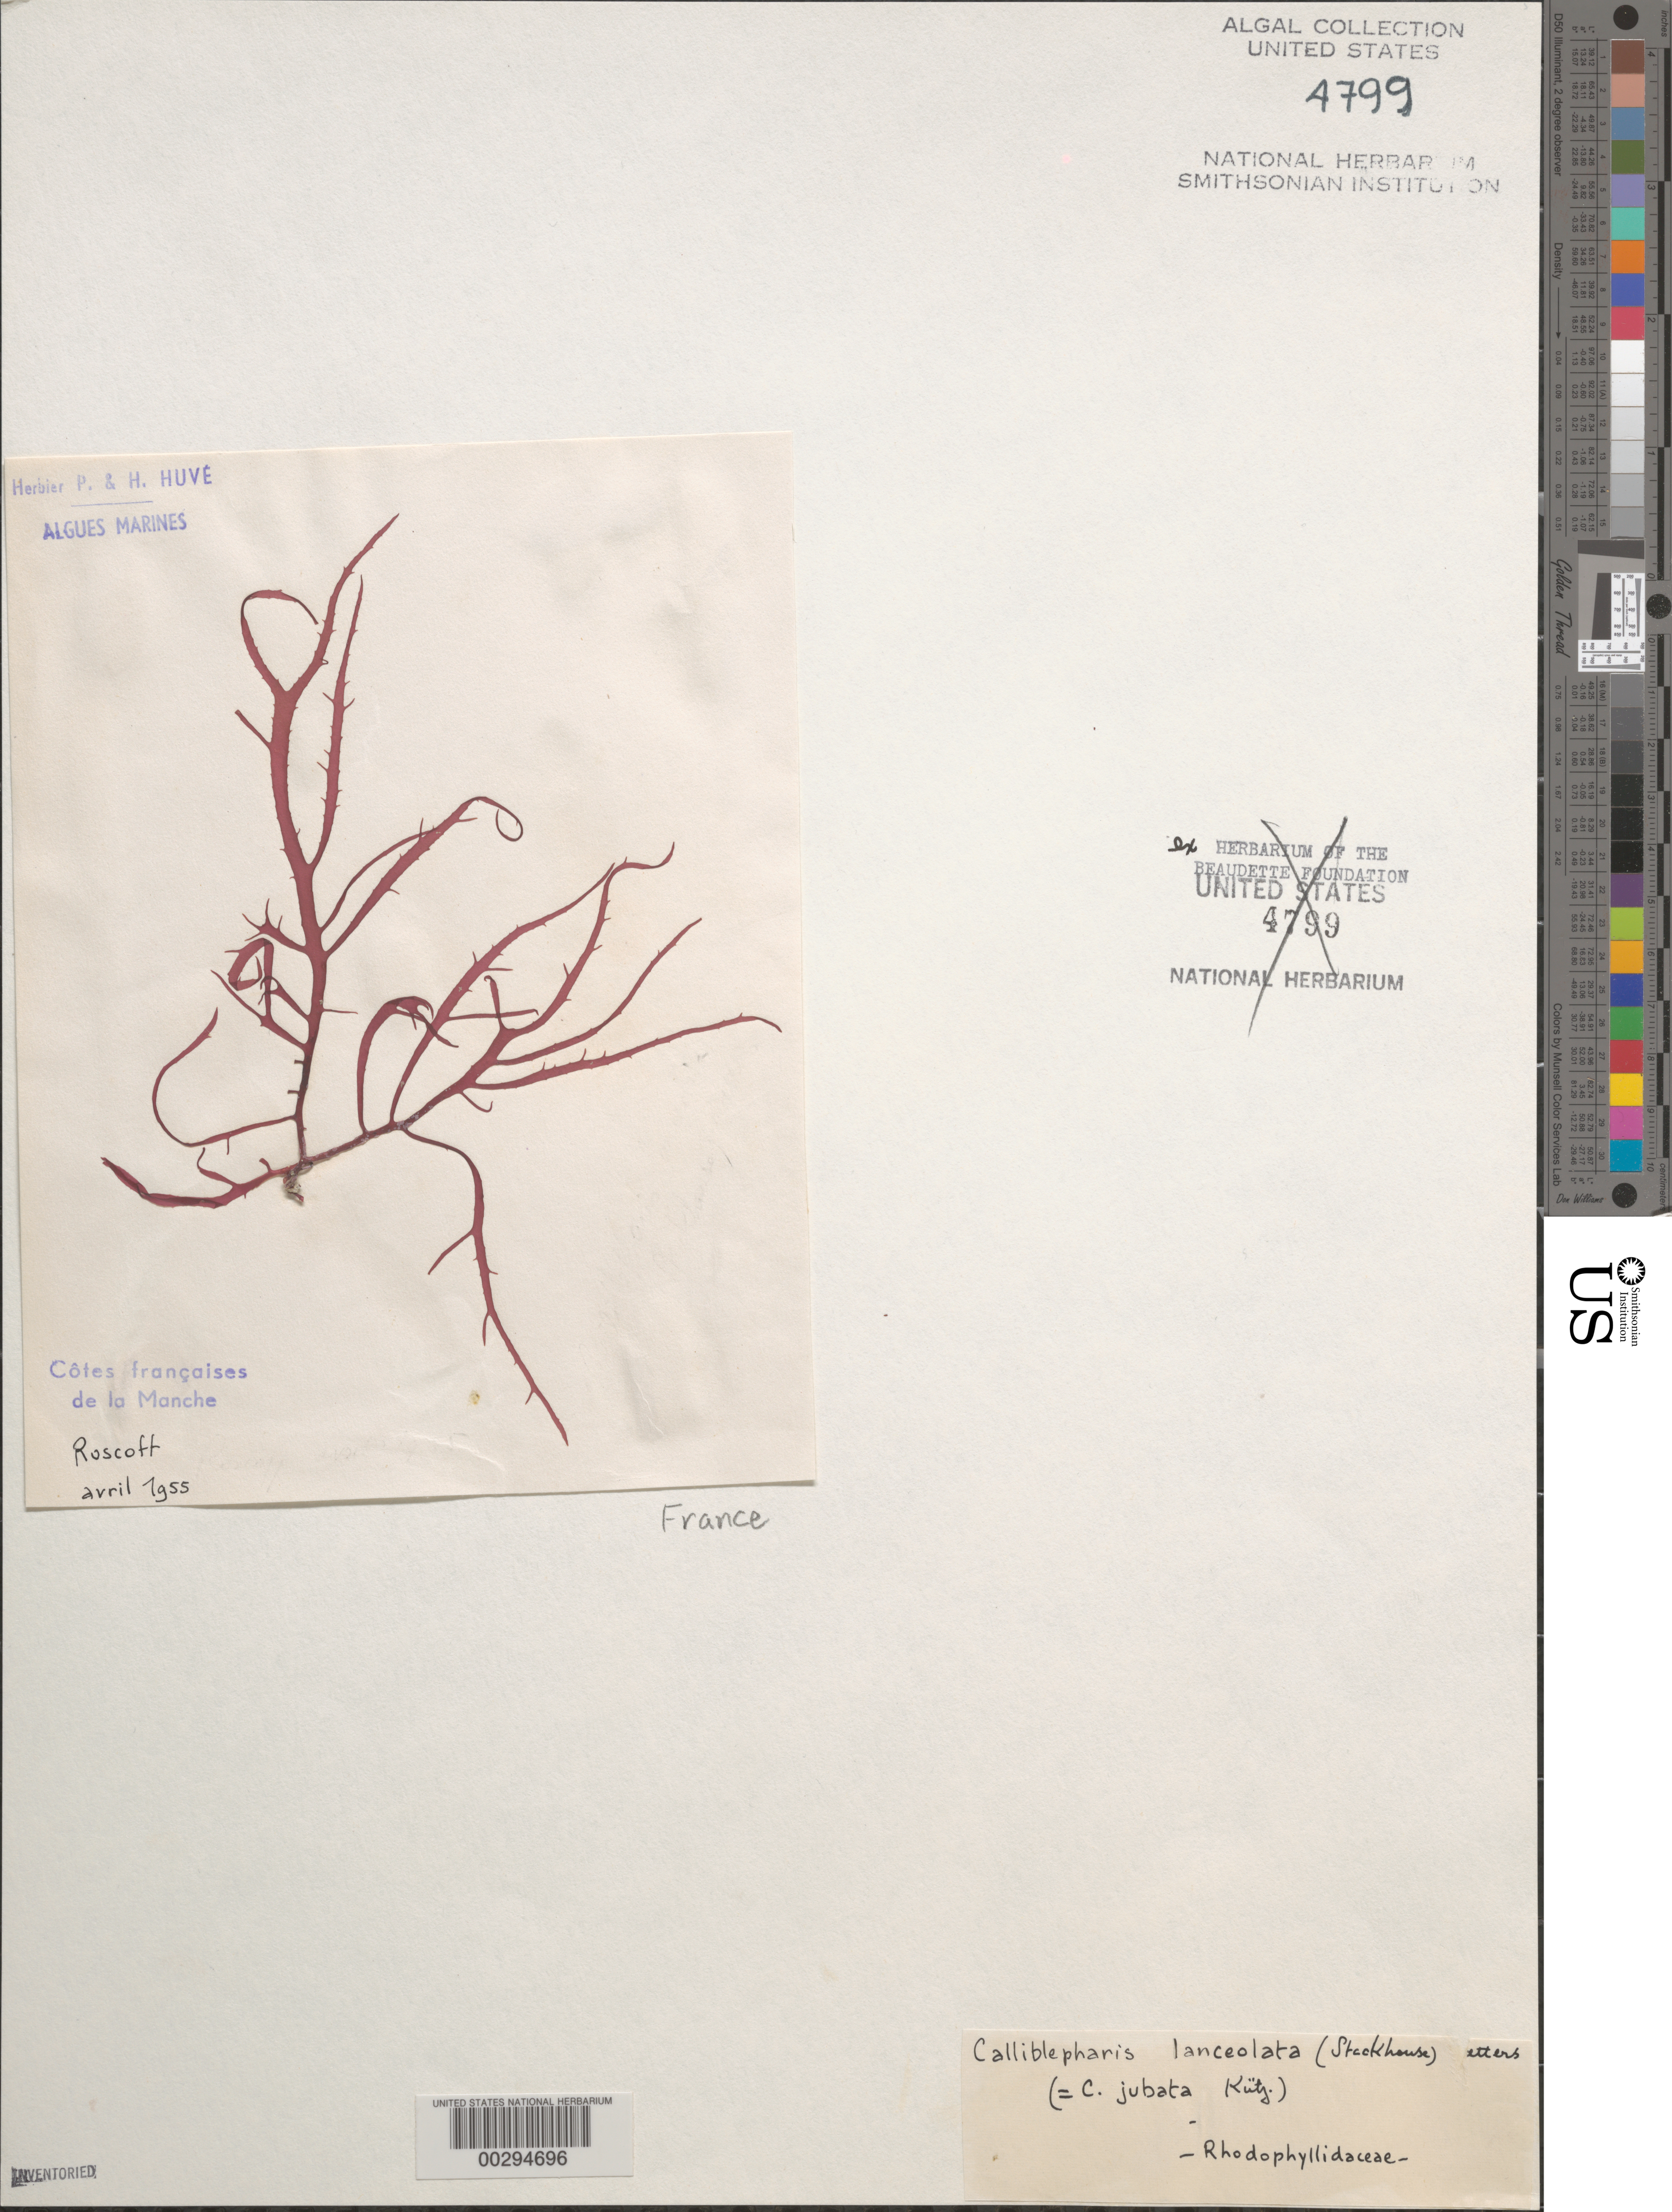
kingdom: Plantae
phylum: Rhodophyta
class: Florideophyceae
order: Gigartinales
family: Cystocloniaceae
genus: Calliblepharis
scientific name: Calliblepharis jubata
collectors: P. Huve & H. Huve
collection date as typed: Apr 1955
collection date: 1955-04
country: France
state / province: Bretagne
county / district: Finistère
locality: Roscoff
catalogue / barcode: US 4799